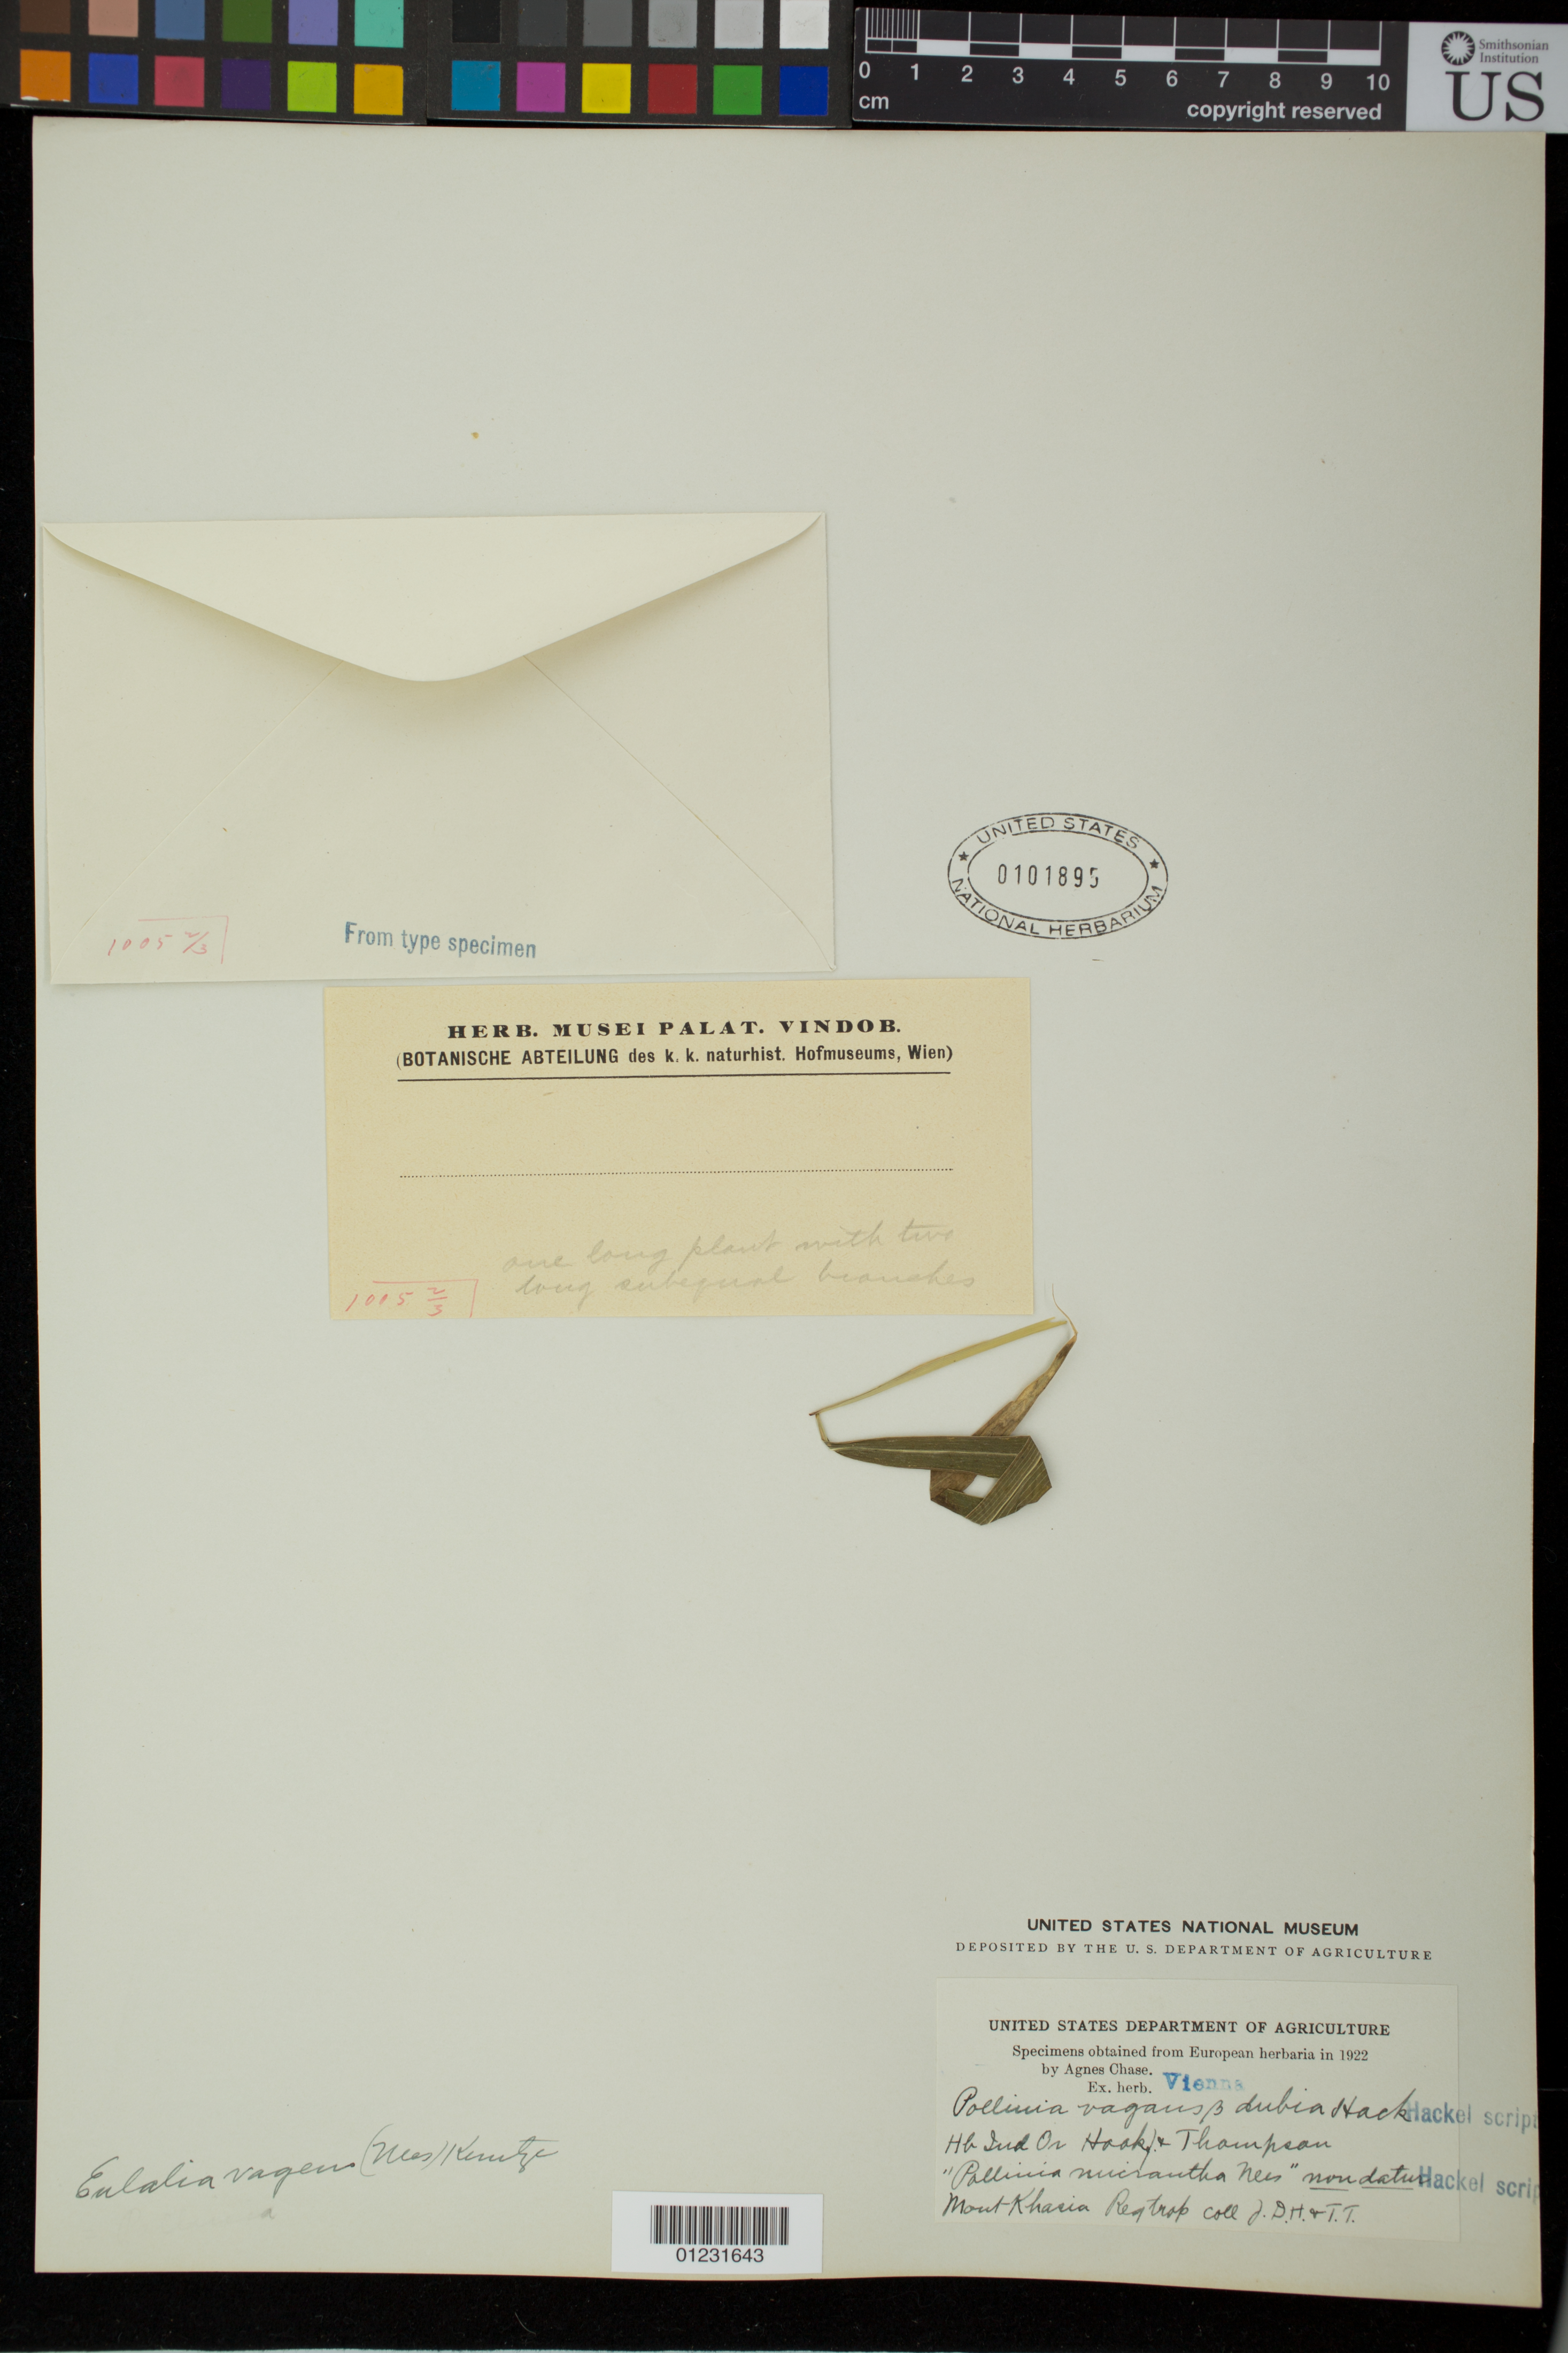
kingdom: Plantae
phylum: Tracheophyta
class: Liliopsida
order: Poales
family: Poaceae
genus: Pollinia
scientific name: Pollinia vagans var. dubia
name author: Hack. in A. DC. & C. DC.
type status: Type Collection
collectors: J. D. Hooker & T. Thompson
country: India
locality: Mt. Khasia.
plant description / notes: Fragmentary material of type specimen ex herb. Hackel.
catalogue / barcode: US 101895